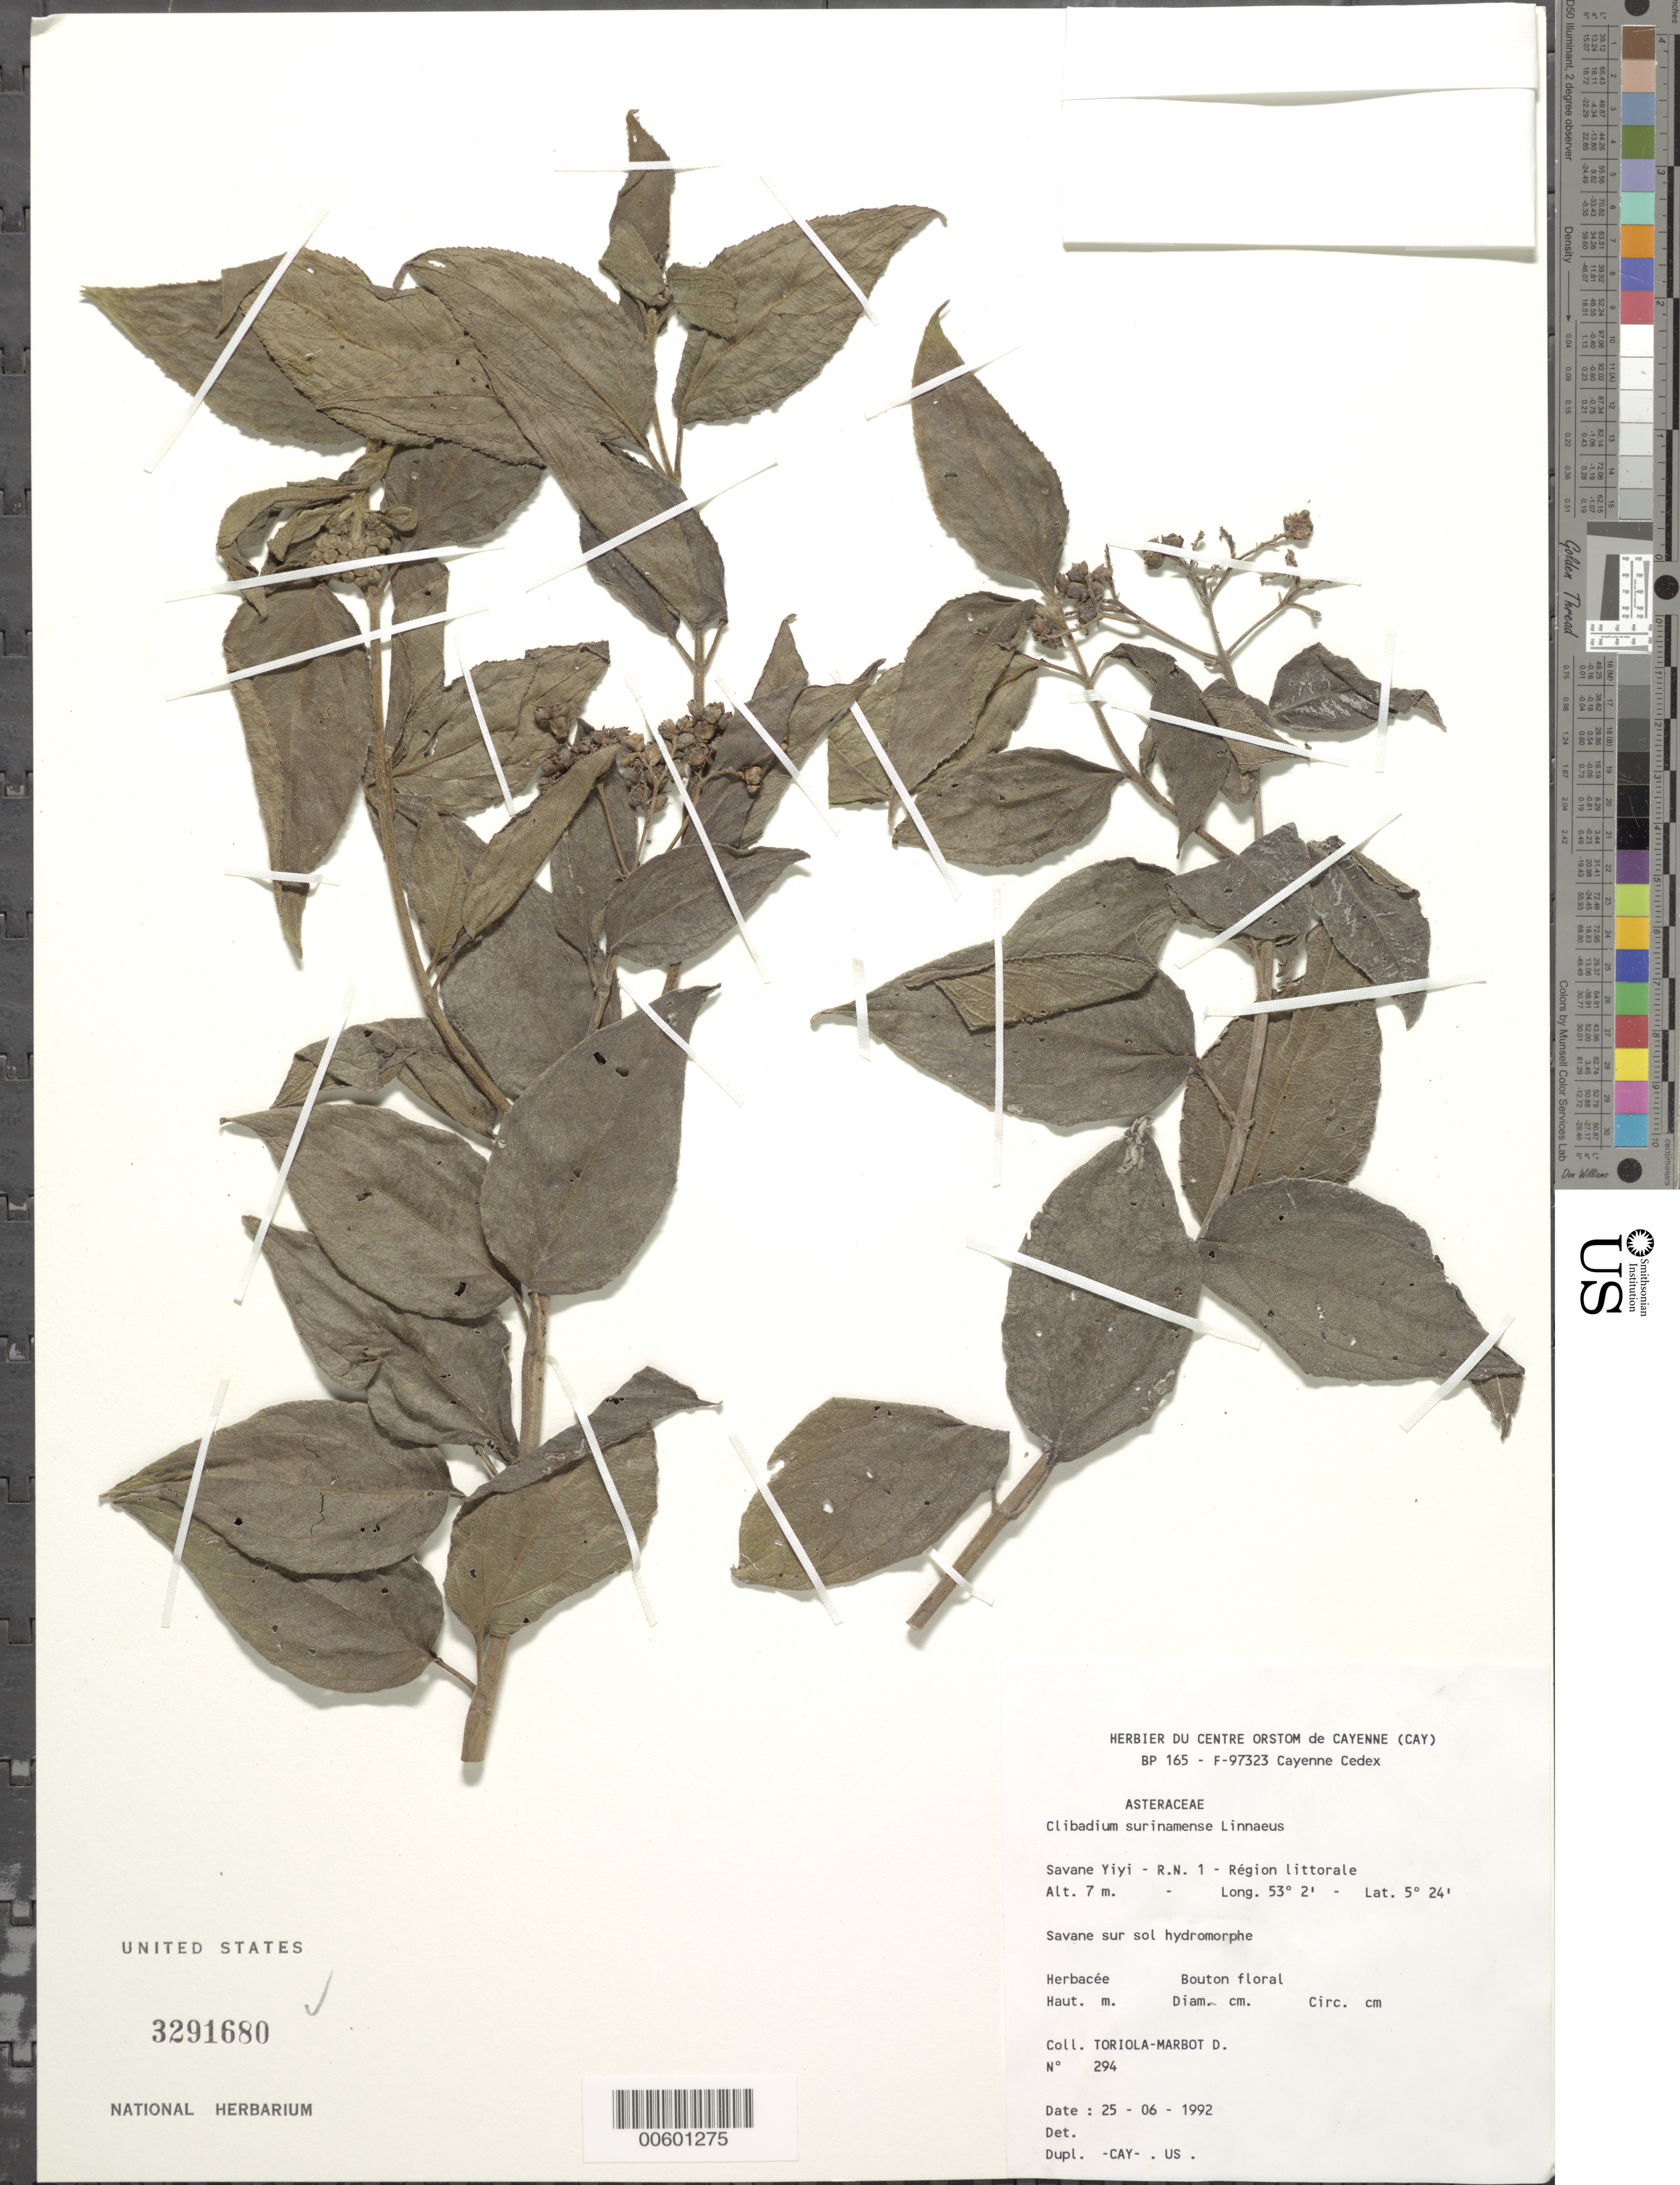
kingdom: Plantae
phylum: Tracheophyta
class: Magnoliopsida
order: Asterales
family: Asteraceae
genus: Clibadium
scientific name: Clibadium surinamense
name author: L.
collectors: D. Toriola-Marbot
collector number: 294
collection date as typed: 25-Jun-92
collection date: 1992-06-25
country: French Guiana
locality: Savane Yiyi, R.N. 1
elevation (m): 7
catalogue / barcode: US 3291680